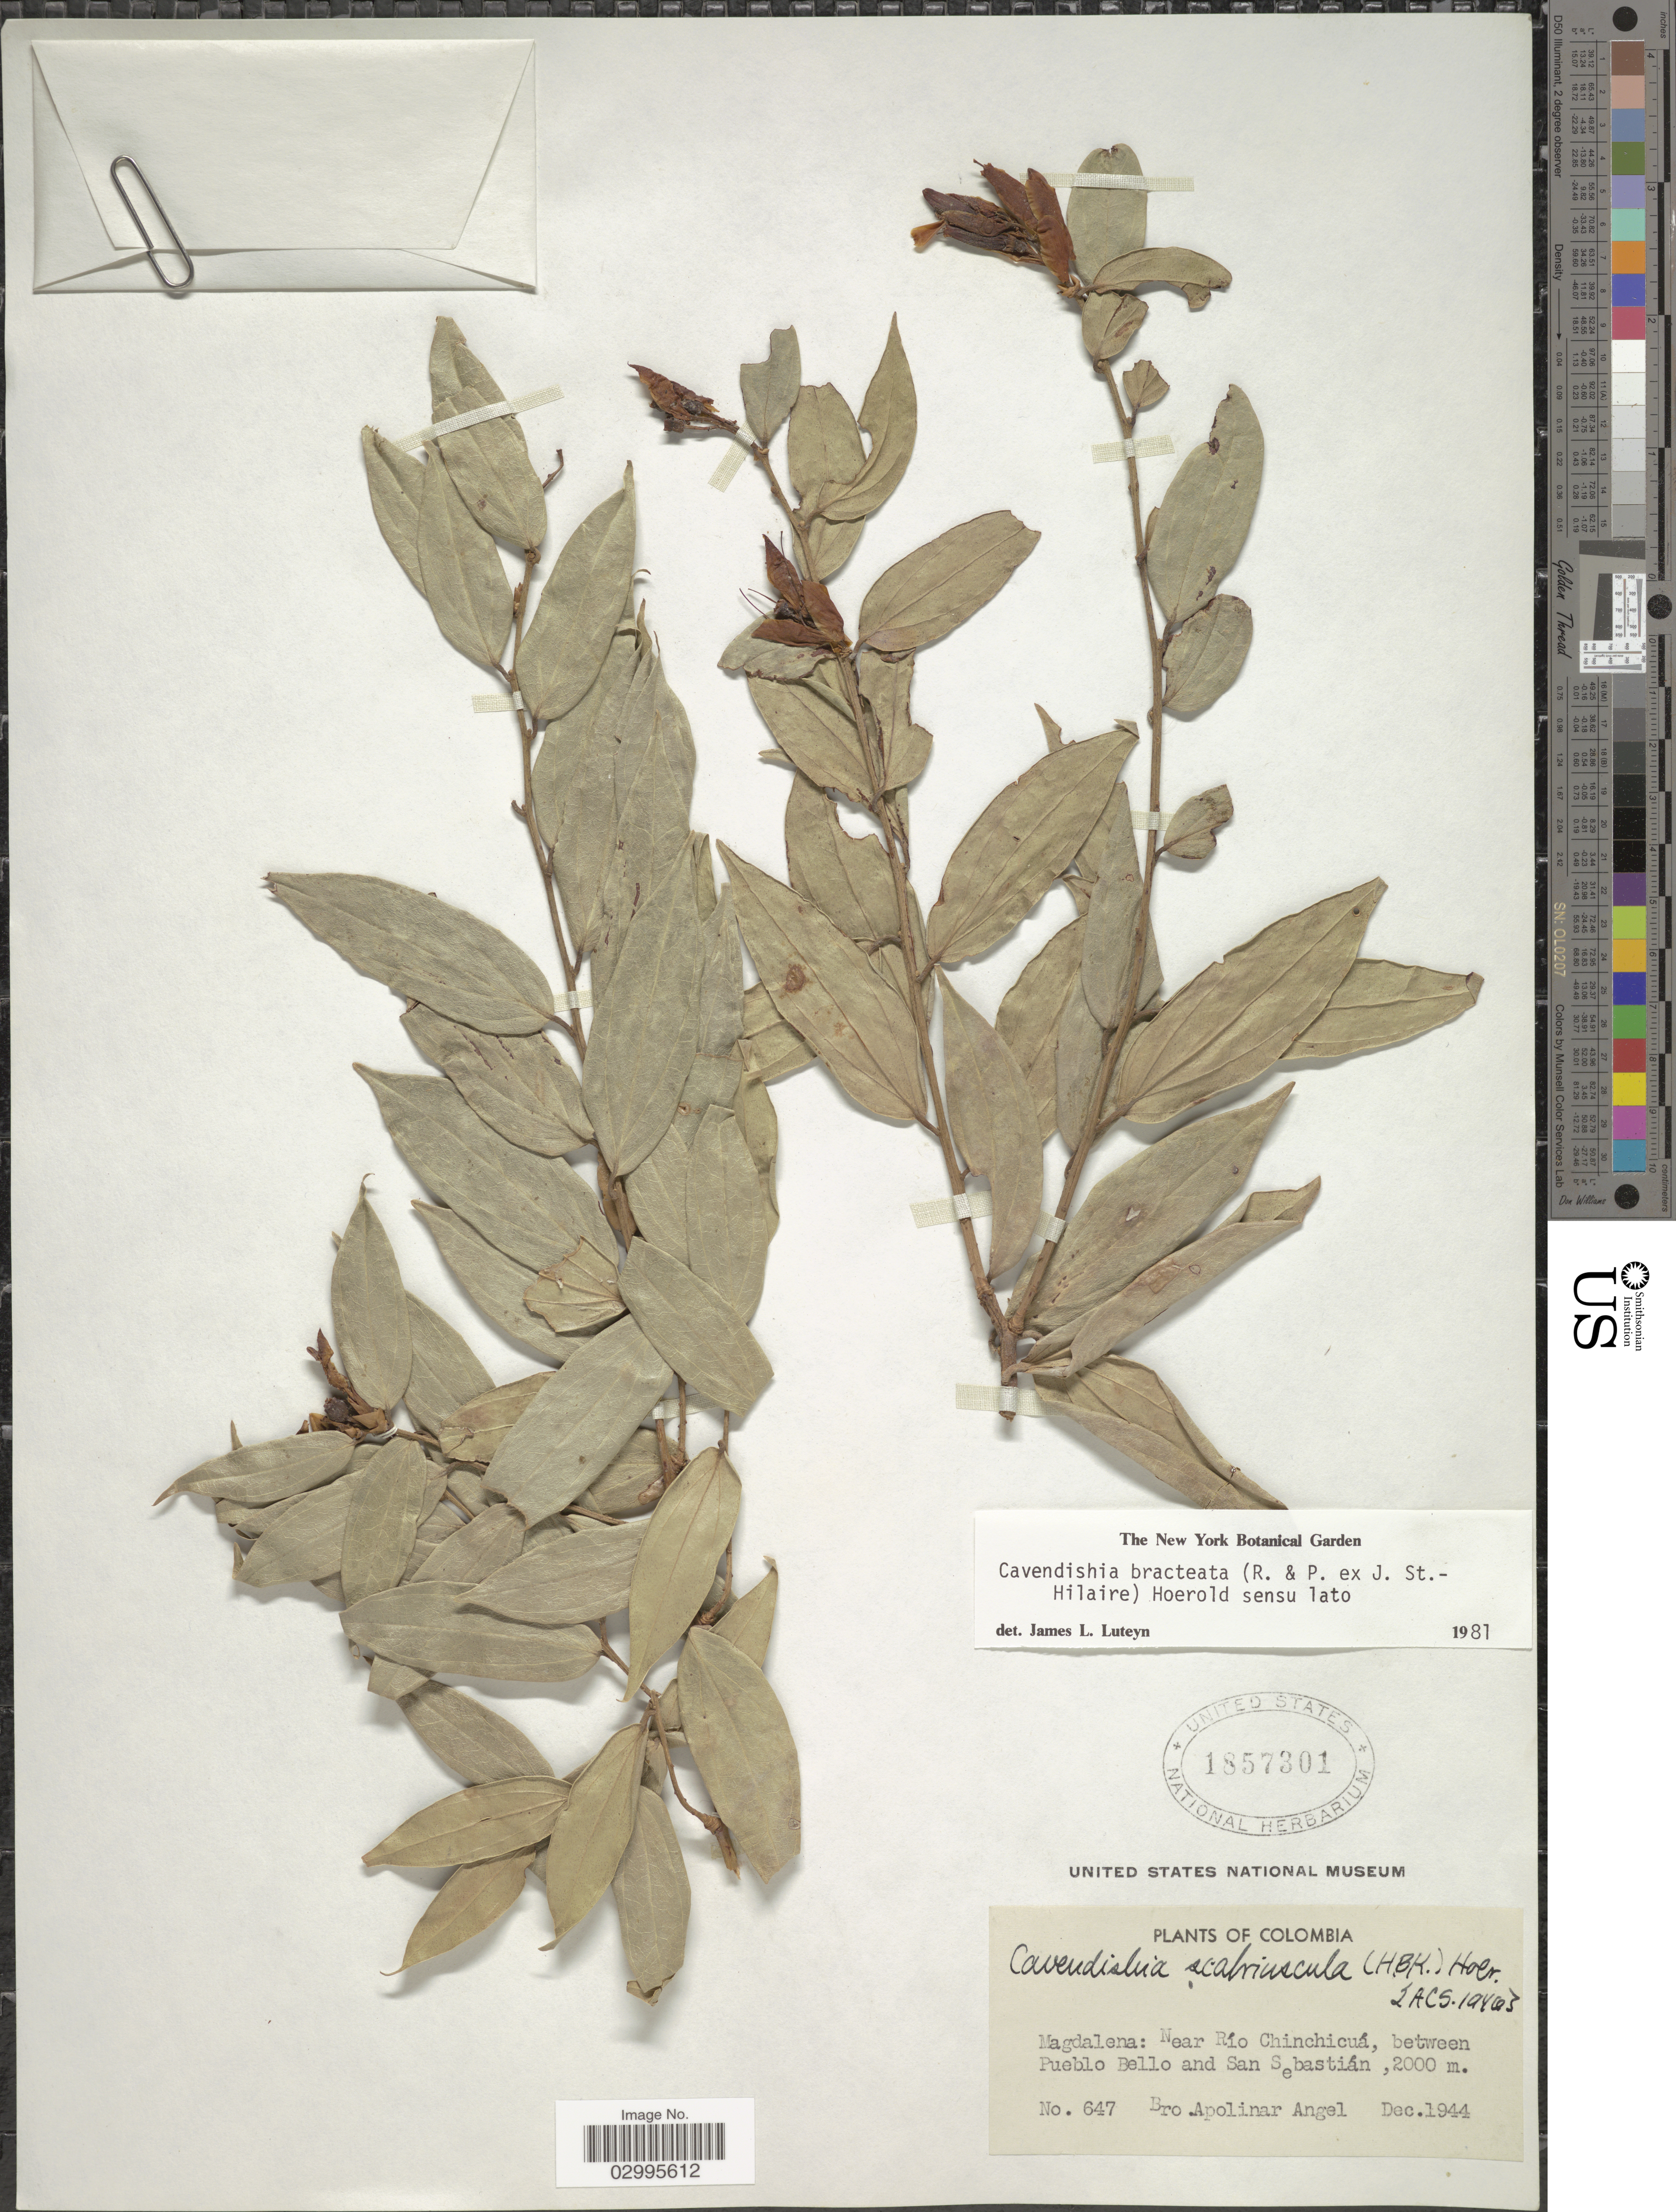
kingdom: Plantae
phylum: Tracheophyta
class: Magnoliopsida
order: Ericales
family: Ericaceae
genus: Cavendishia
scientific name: Cavendishia bracteata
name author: (Ruiz & Pav. ex J. St.-Hil.) Hoerold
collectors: Bro. Apolinar A.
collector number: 647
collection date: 1944-12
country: Colombia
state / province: Magdalena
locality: Near Río Chinchicuá, between Pueblo Bello and San Sebastián.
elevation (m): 2000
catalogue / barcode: US 1857301